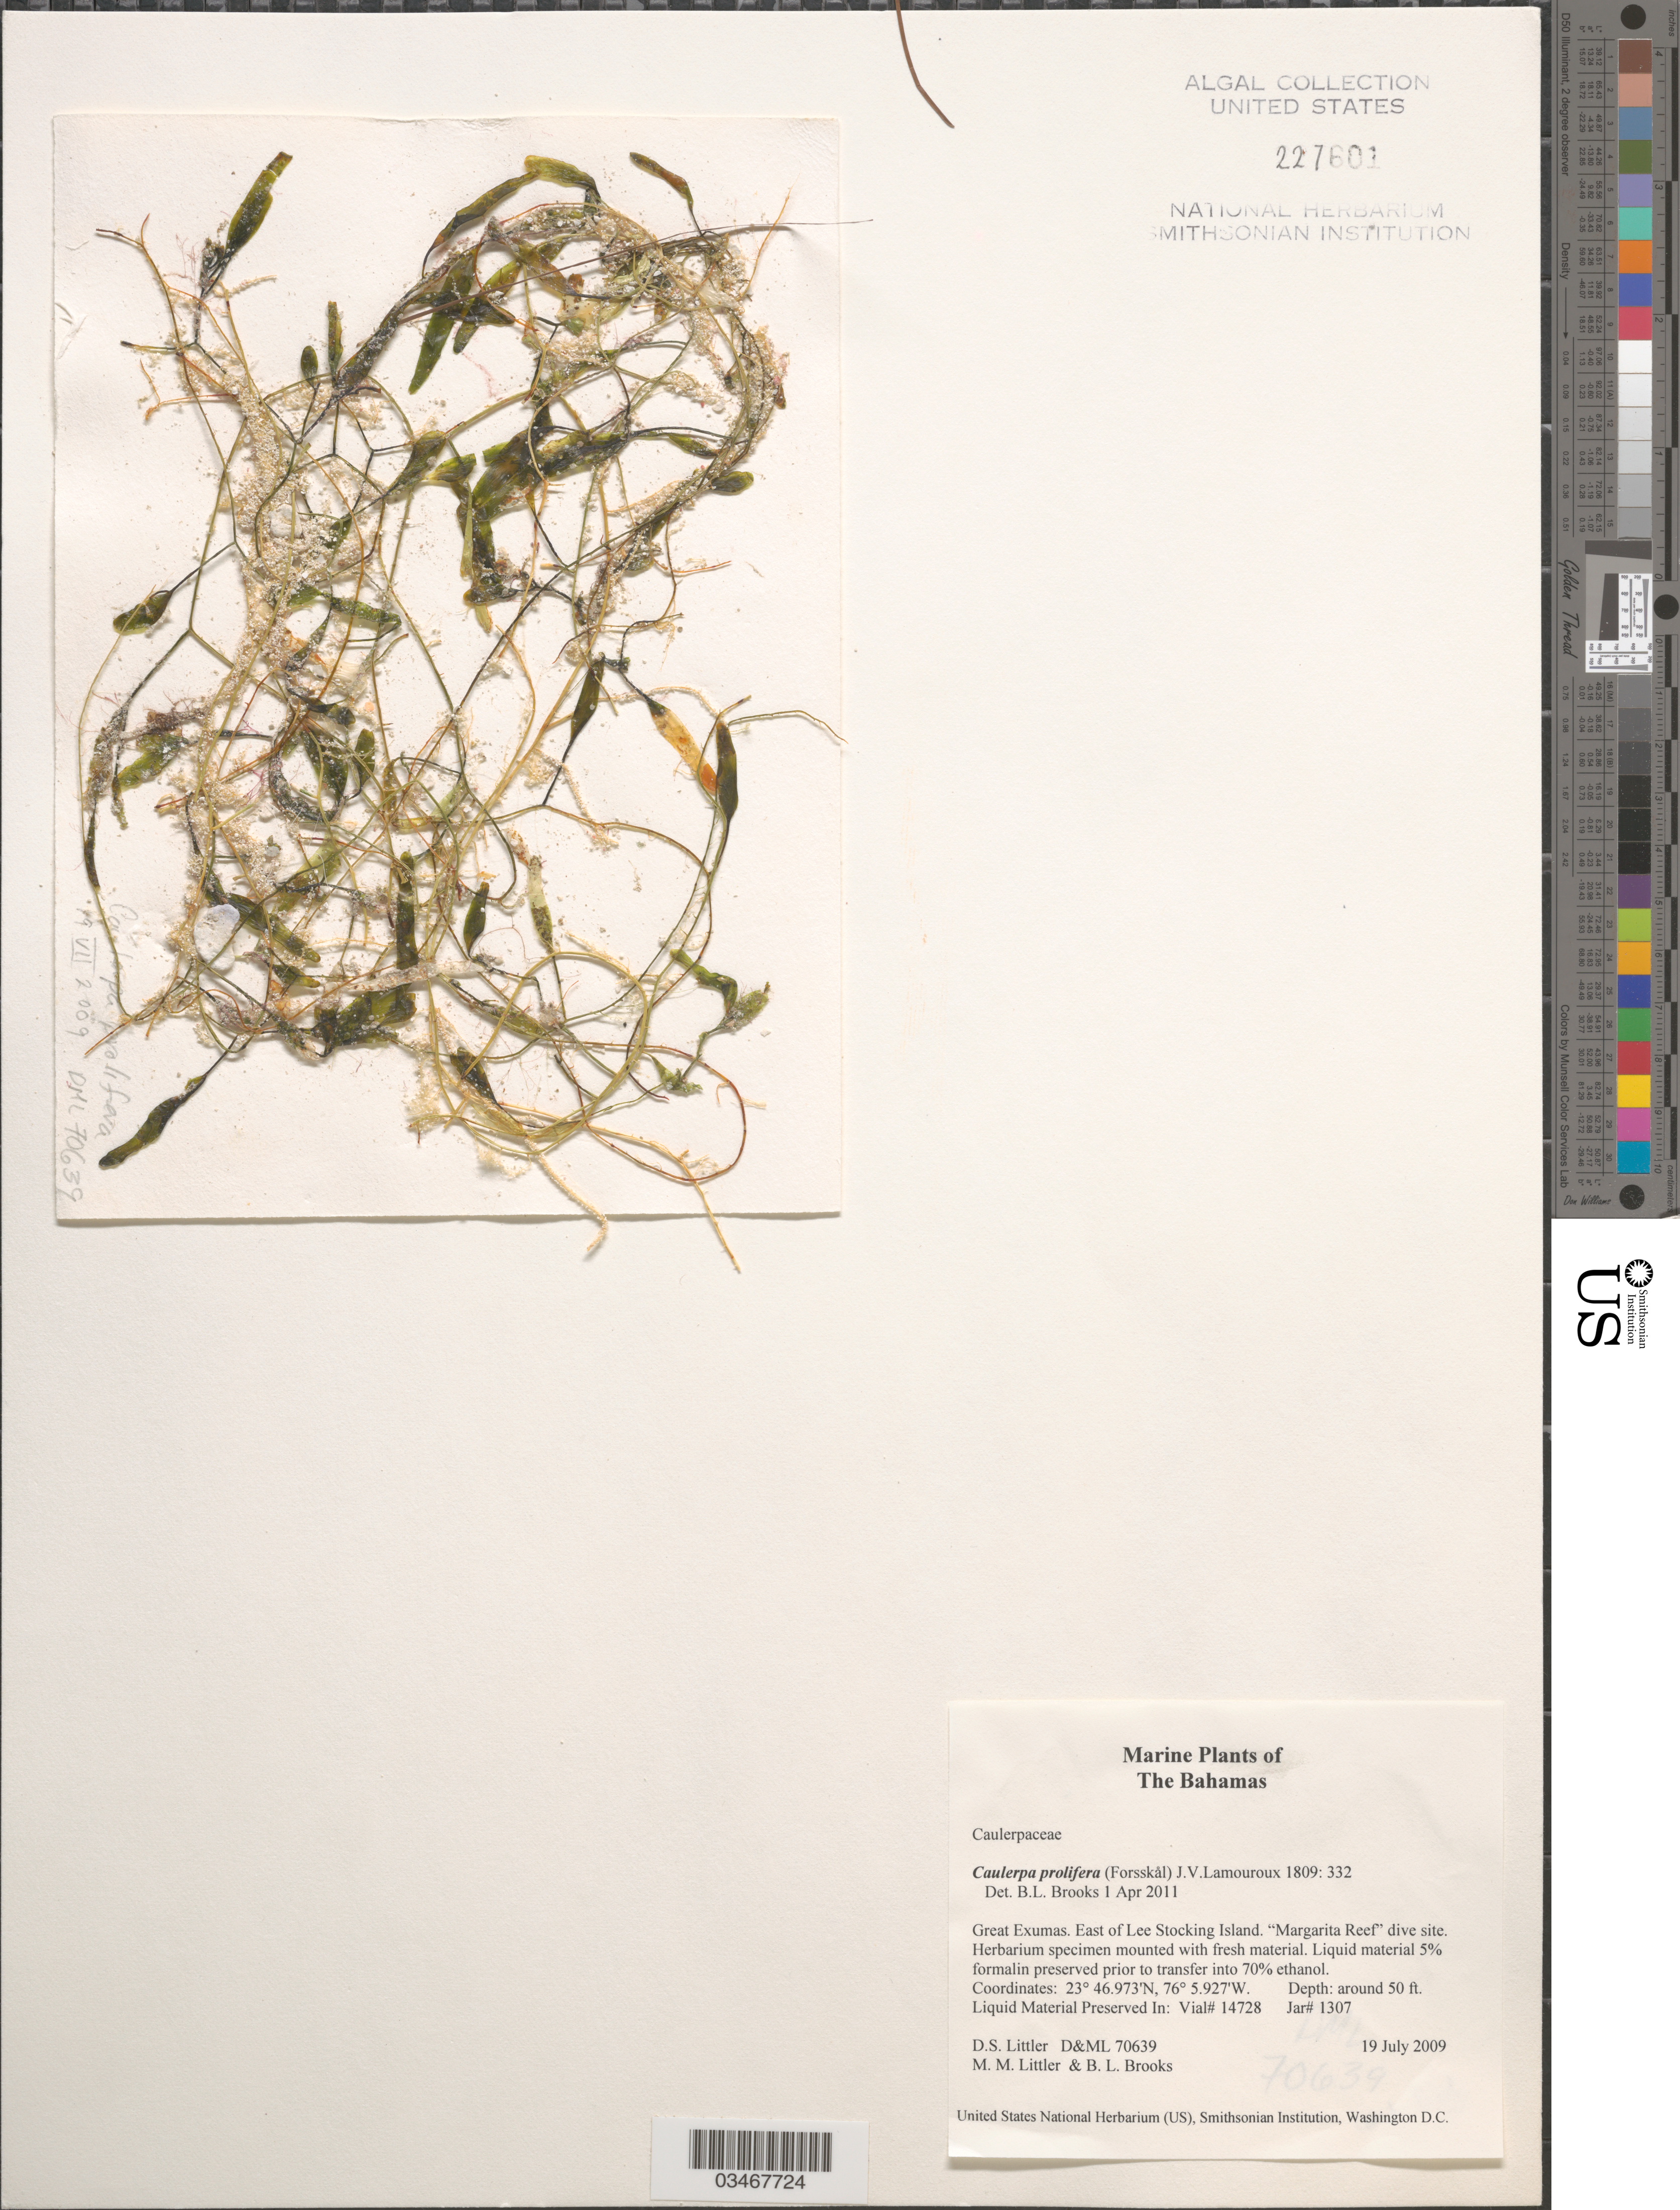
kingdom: Plantae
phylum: Chlorophyta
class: Ulvophyceae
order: Bryopsidales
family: Caulerpaceae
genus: Caulerpa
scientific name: Caulerpa prolifera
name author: (Forssk.) J.V.Lamouroux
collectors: D. S. Littler & M. M. Littler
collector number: D&ML 70639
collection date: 2009-07-19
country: Bahamas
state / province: Exuma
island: Lee Stocking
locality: Exumas. Lee Stocking Is. Near South Perry site.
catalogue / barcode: US 227601